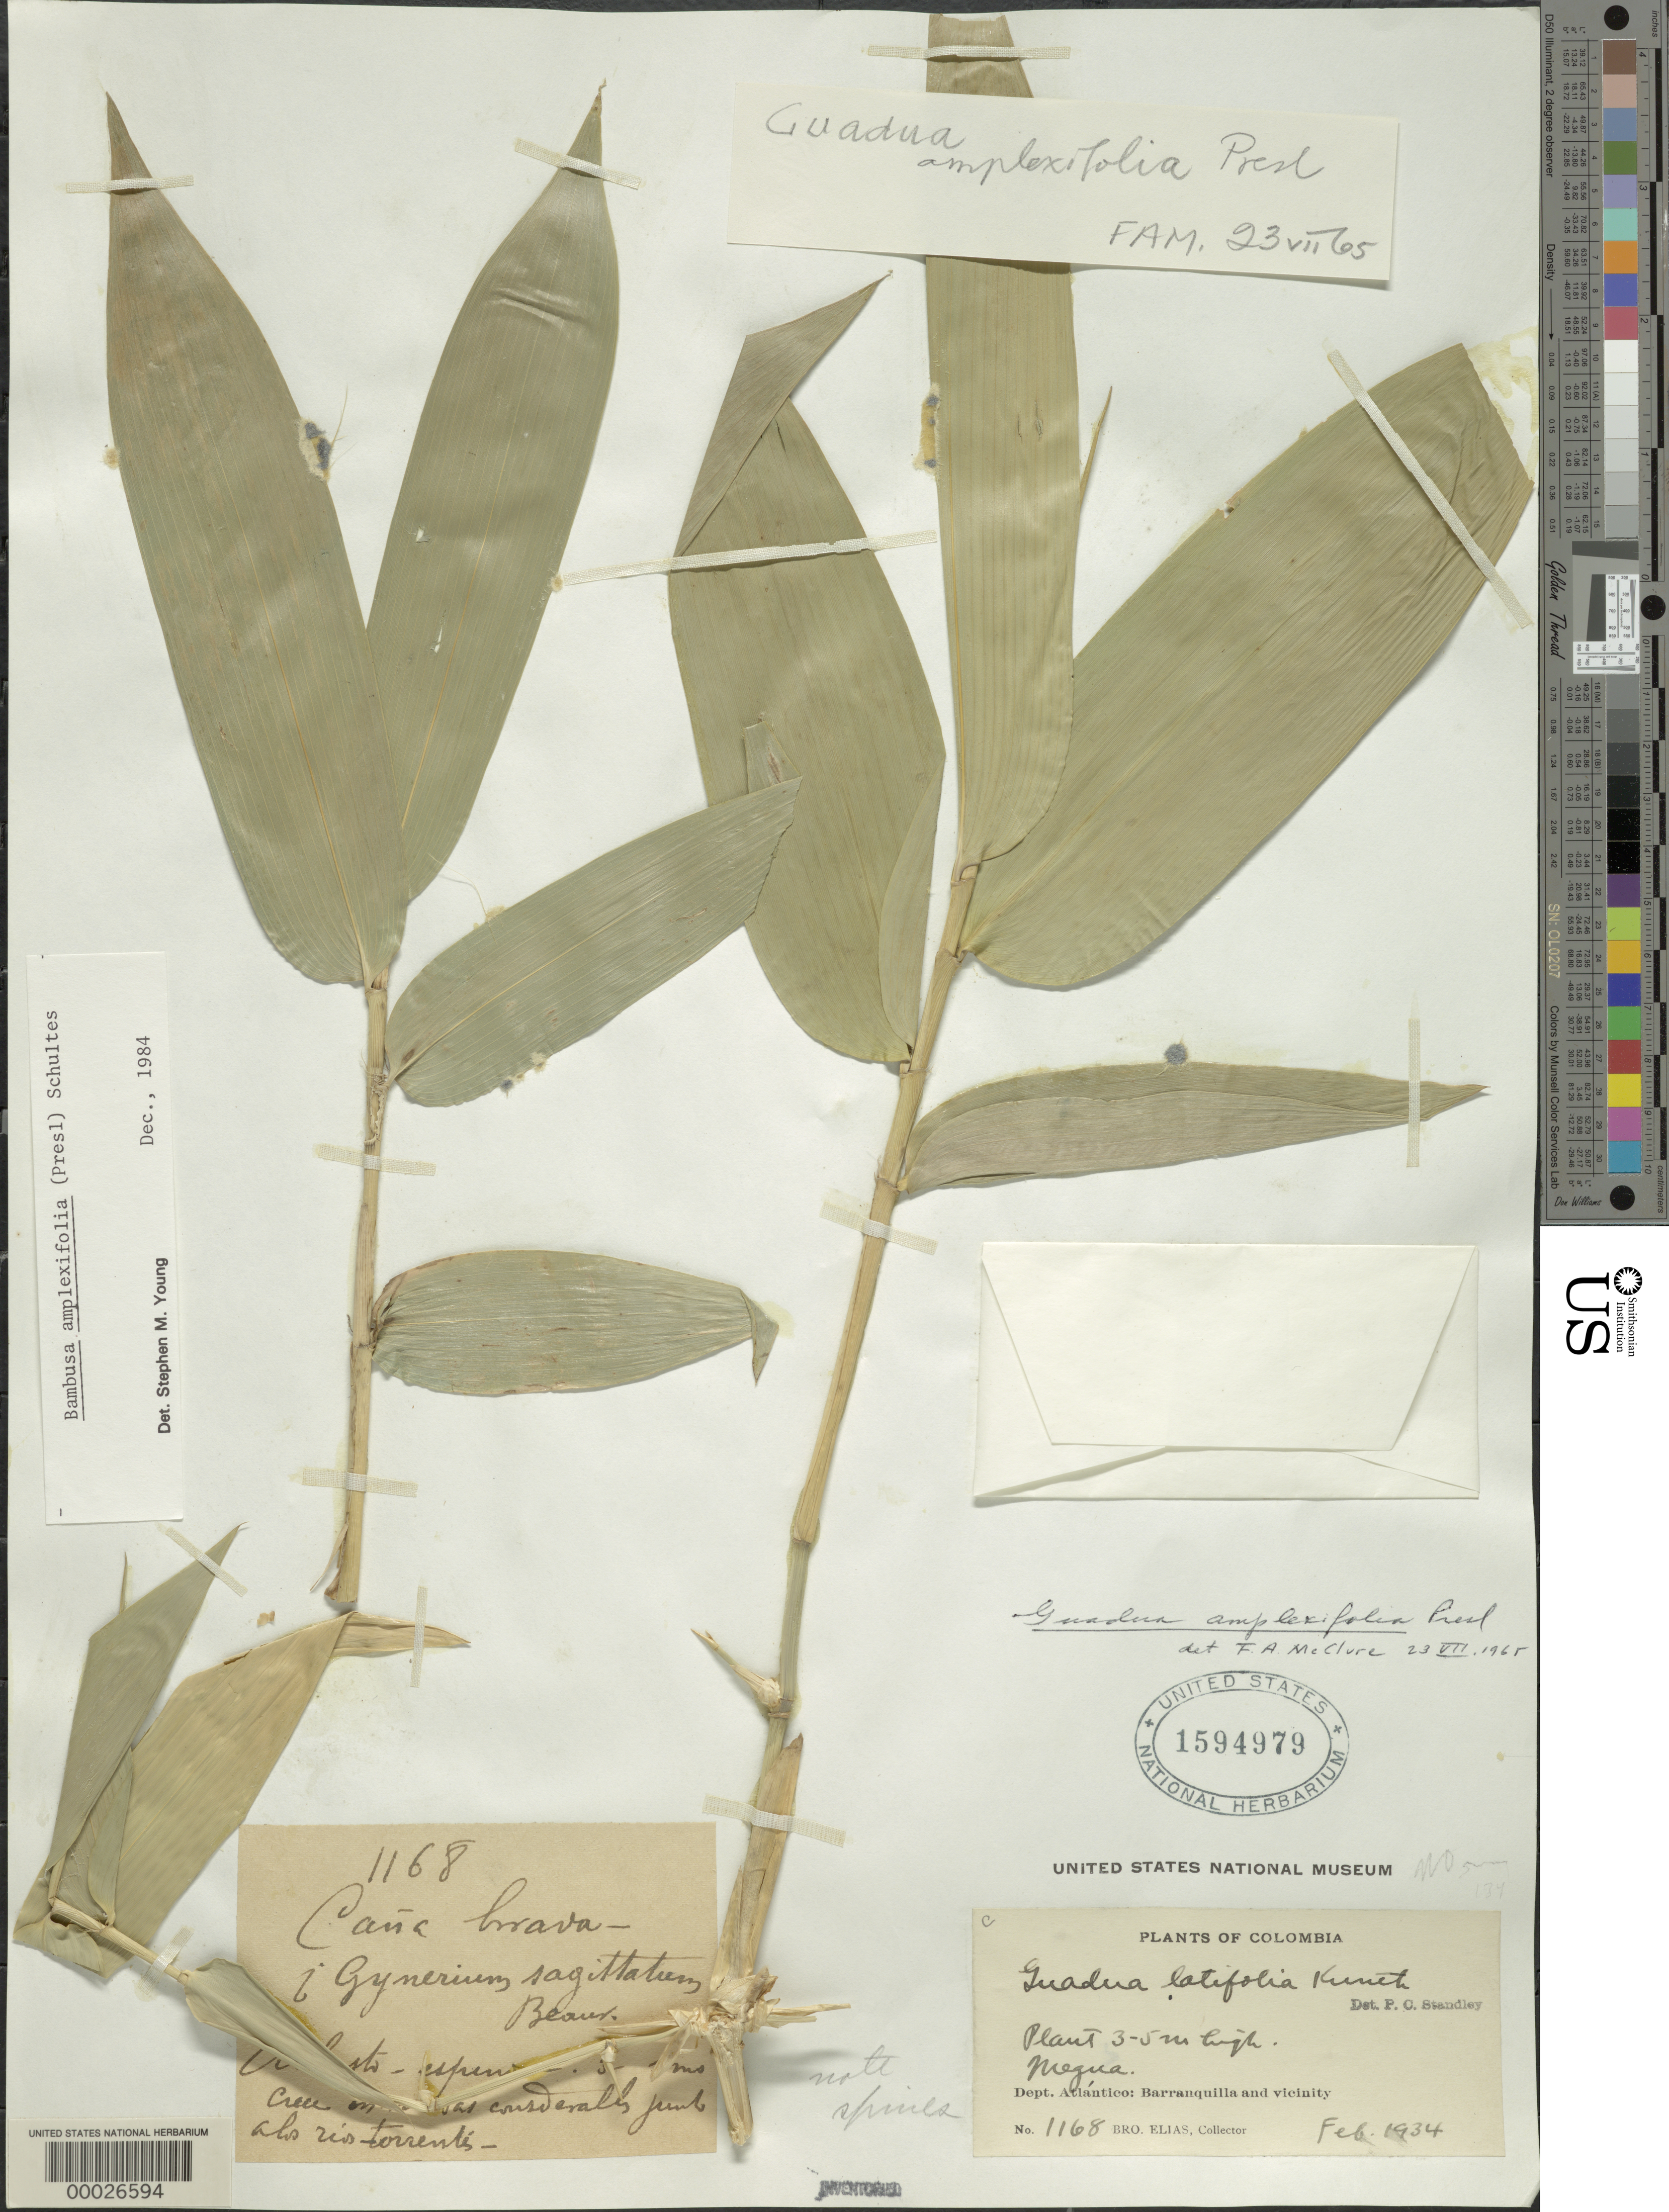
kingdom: Plantae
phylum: Tracheophyta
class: Liliopsida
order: Poales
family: Poaceae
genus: Guadua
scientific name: Guadua amplexifolia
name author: J. Presl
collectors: Bro. Elias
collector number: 1168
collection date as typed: Feb 1934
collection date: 1934-02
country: Colombia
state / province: Atlántico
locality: Barranquilla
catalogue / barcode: US 1594979